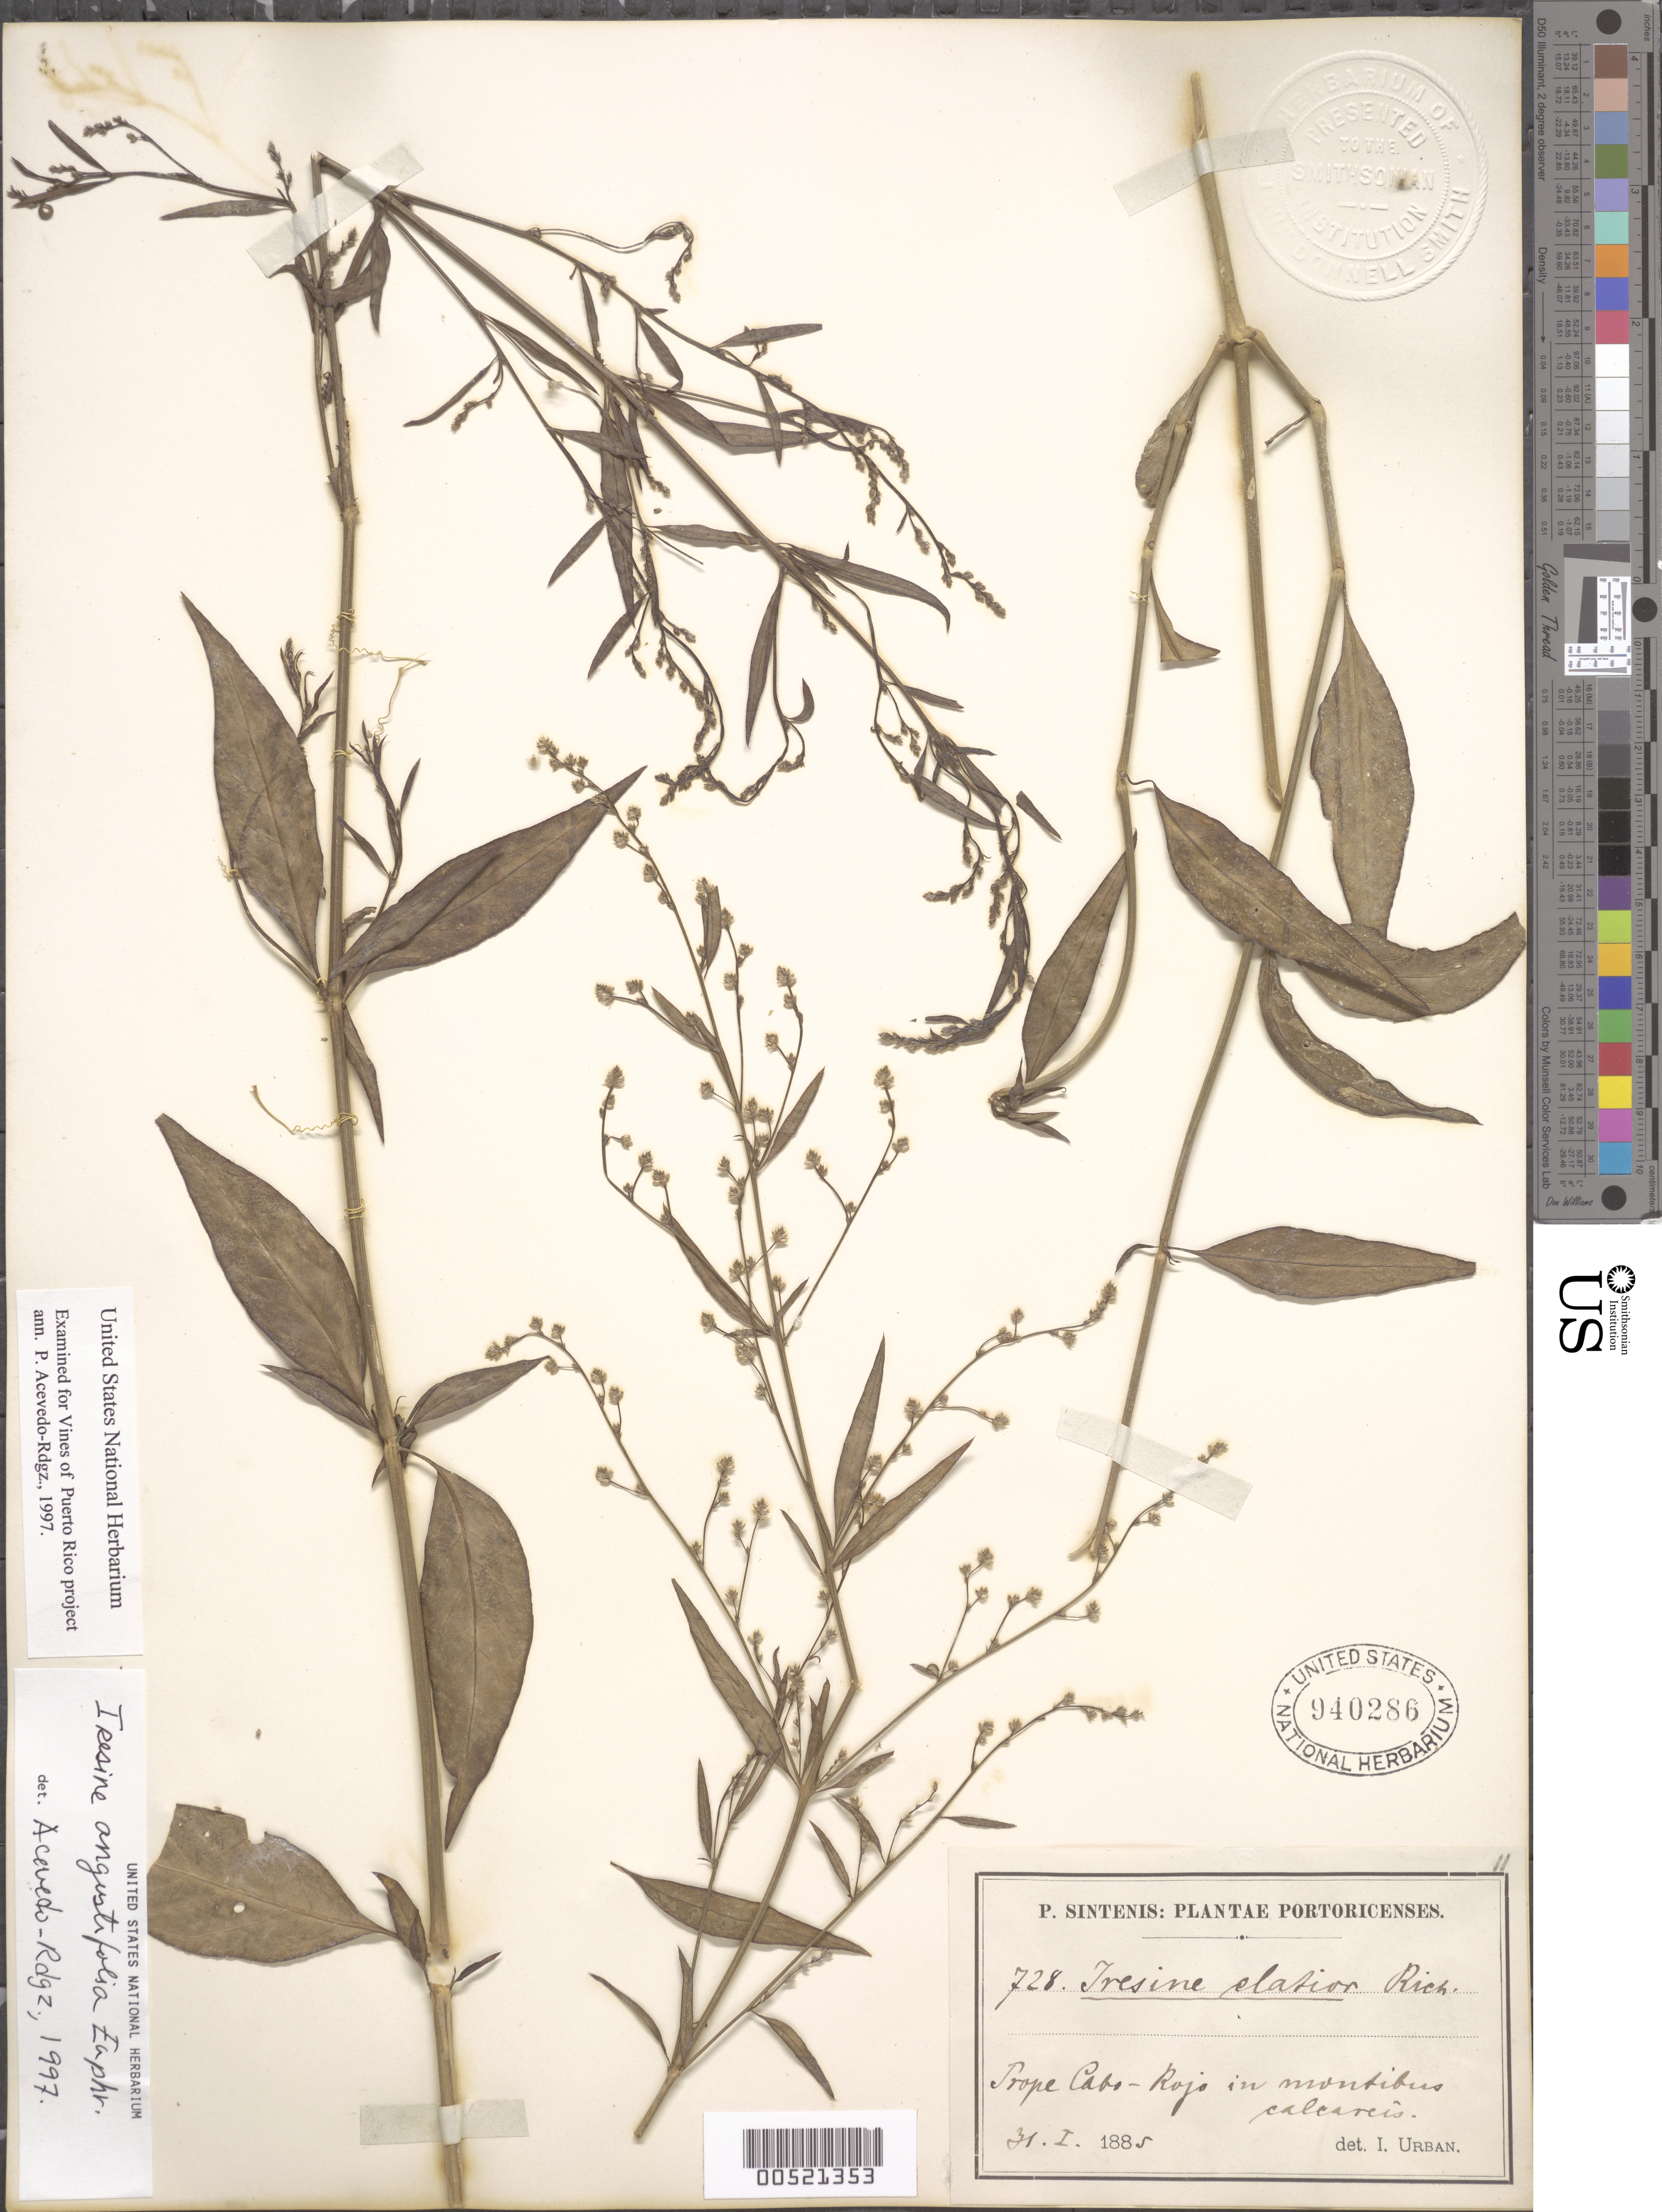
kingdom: Plantae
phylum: Tracheophyta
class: Magnoliopsida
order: Caryophyllales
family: Amaranthaceae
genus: Iresine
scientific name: Iresine angustifolia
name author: Euphrasén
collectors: P. Sintenis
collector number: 728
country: Puerto Rico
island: Greater Antilles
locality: Cabo Rojo, in limestone hill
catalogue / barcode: US 940286